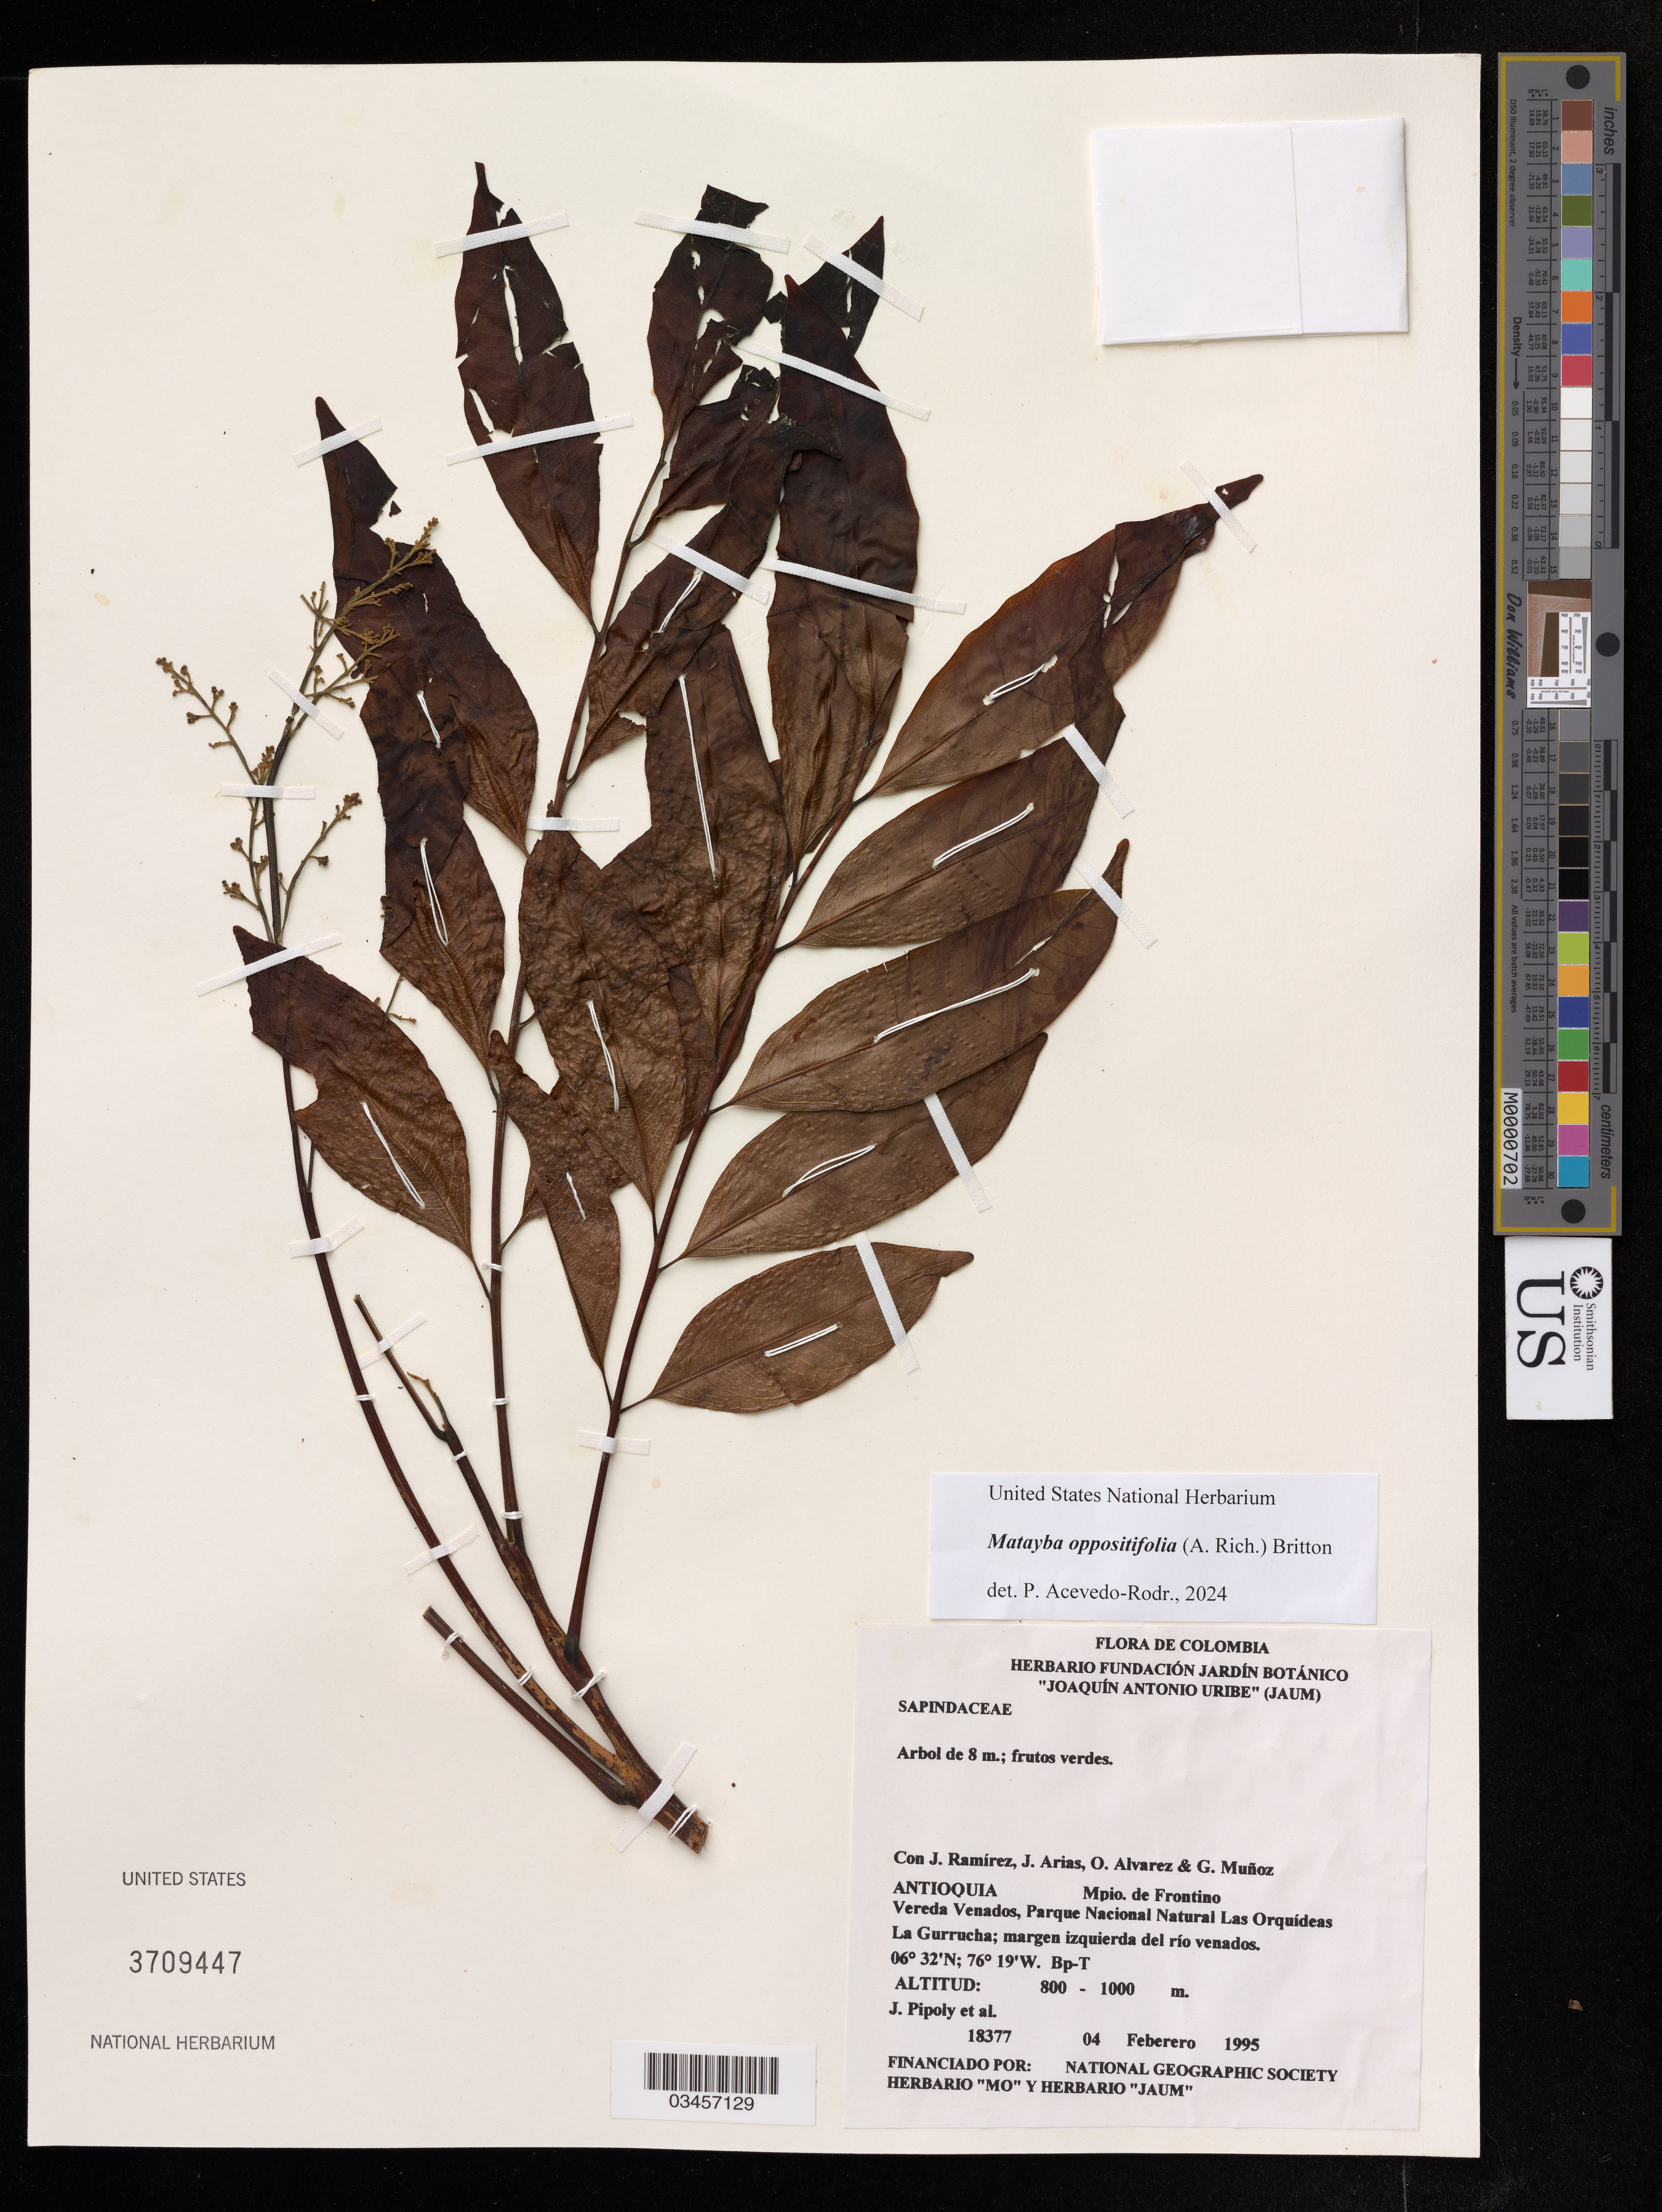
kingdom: Plantae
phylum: Tracheophyta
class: Magnoliopsida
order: Sapindales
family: Sapindaceae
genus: Matayba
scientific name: Matayba oppositifolia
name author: (A. Rich.) Britton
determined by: Acevedo-Rodriguez, P., (US), Smithsonian Institution - National Museum of Natural History (UNITED STATES)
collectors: J. Pipoly, J. Ramírez, J. Arias, O. Alvarez & G. Muñoz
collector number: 18377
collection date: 1995-02-04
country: Colombia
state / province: Antioquiá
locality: Mpio. de Frontino, Vereda Venados, Parque Nacioinal Natural Las Orquídeas, La Gurrucha; margen izquierda del río venados.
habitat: Margen izquierda del río venados.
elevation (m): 800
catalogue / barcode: US 3709447